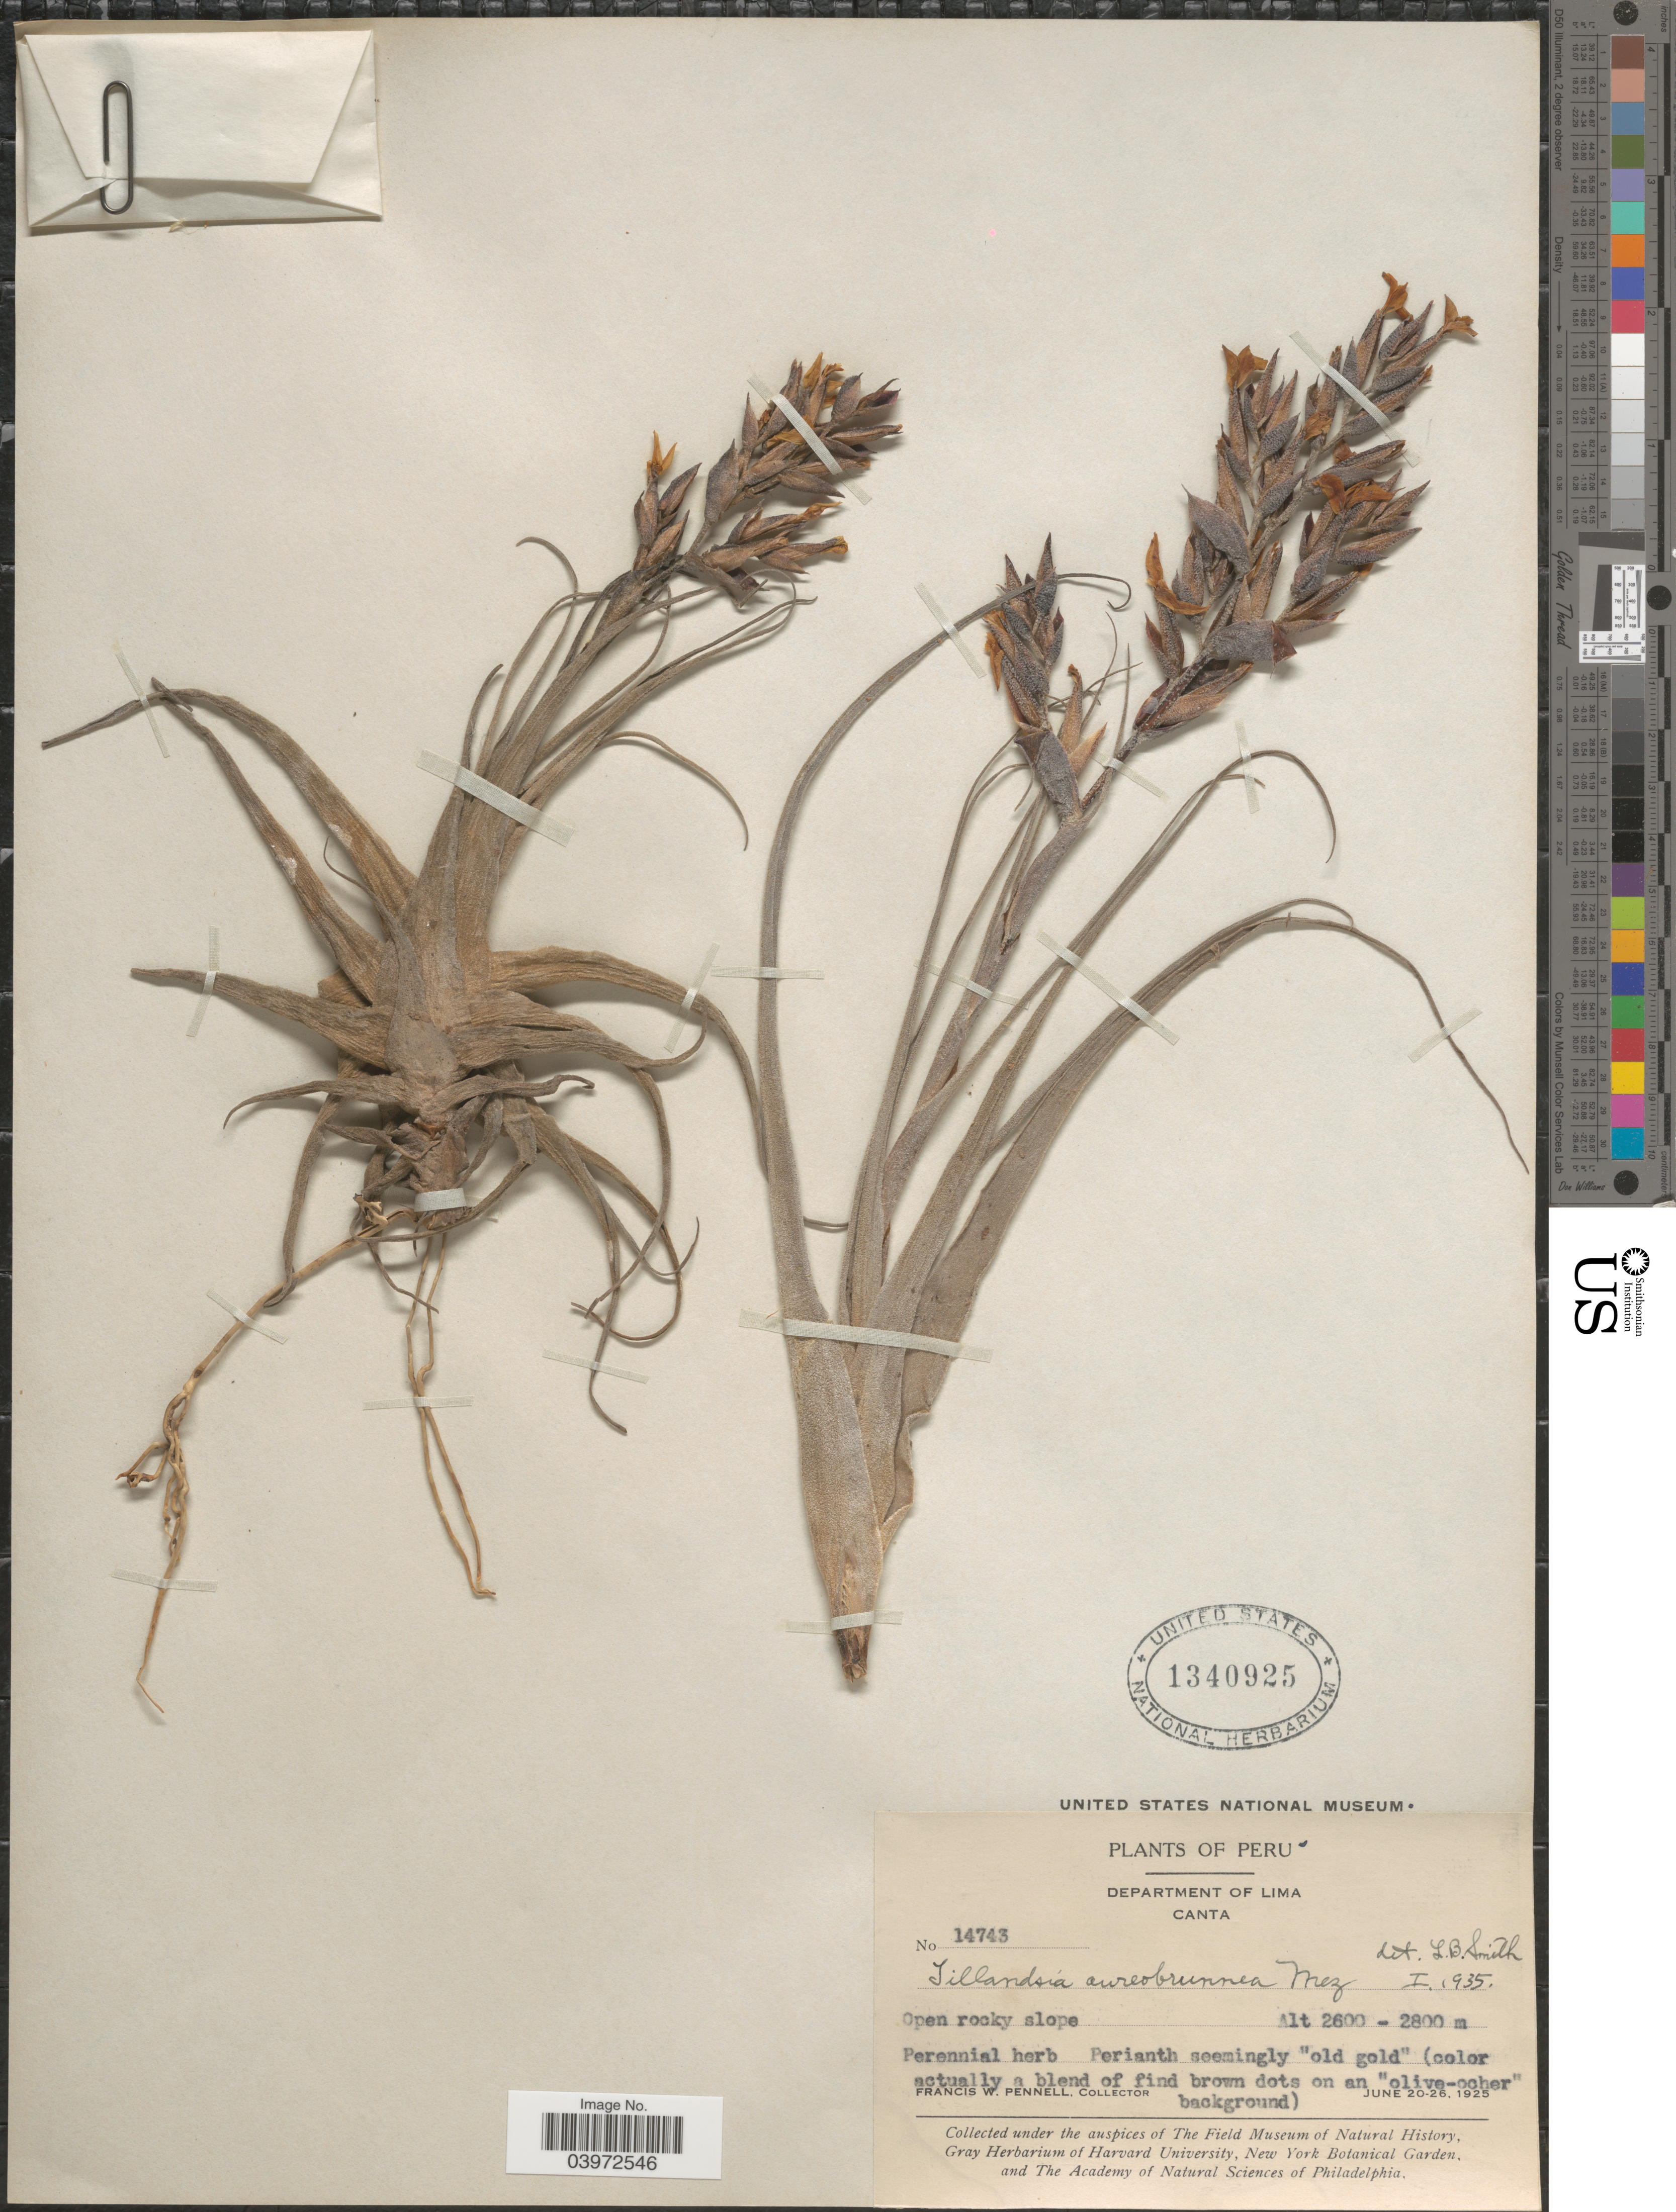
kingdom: Plantae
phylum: Tracheophyta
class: Liliopsida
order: Poales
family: Bromeliaceae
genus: Tillandsia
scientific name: Tillandsia aureobrunnea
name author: Mez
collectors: F. W. Pennell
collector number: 14743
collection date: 1925-06-20/1925-06-26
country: Peru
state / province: Lima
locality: Department of Lima. Canta.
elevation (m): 2600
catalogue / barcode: US 1340925